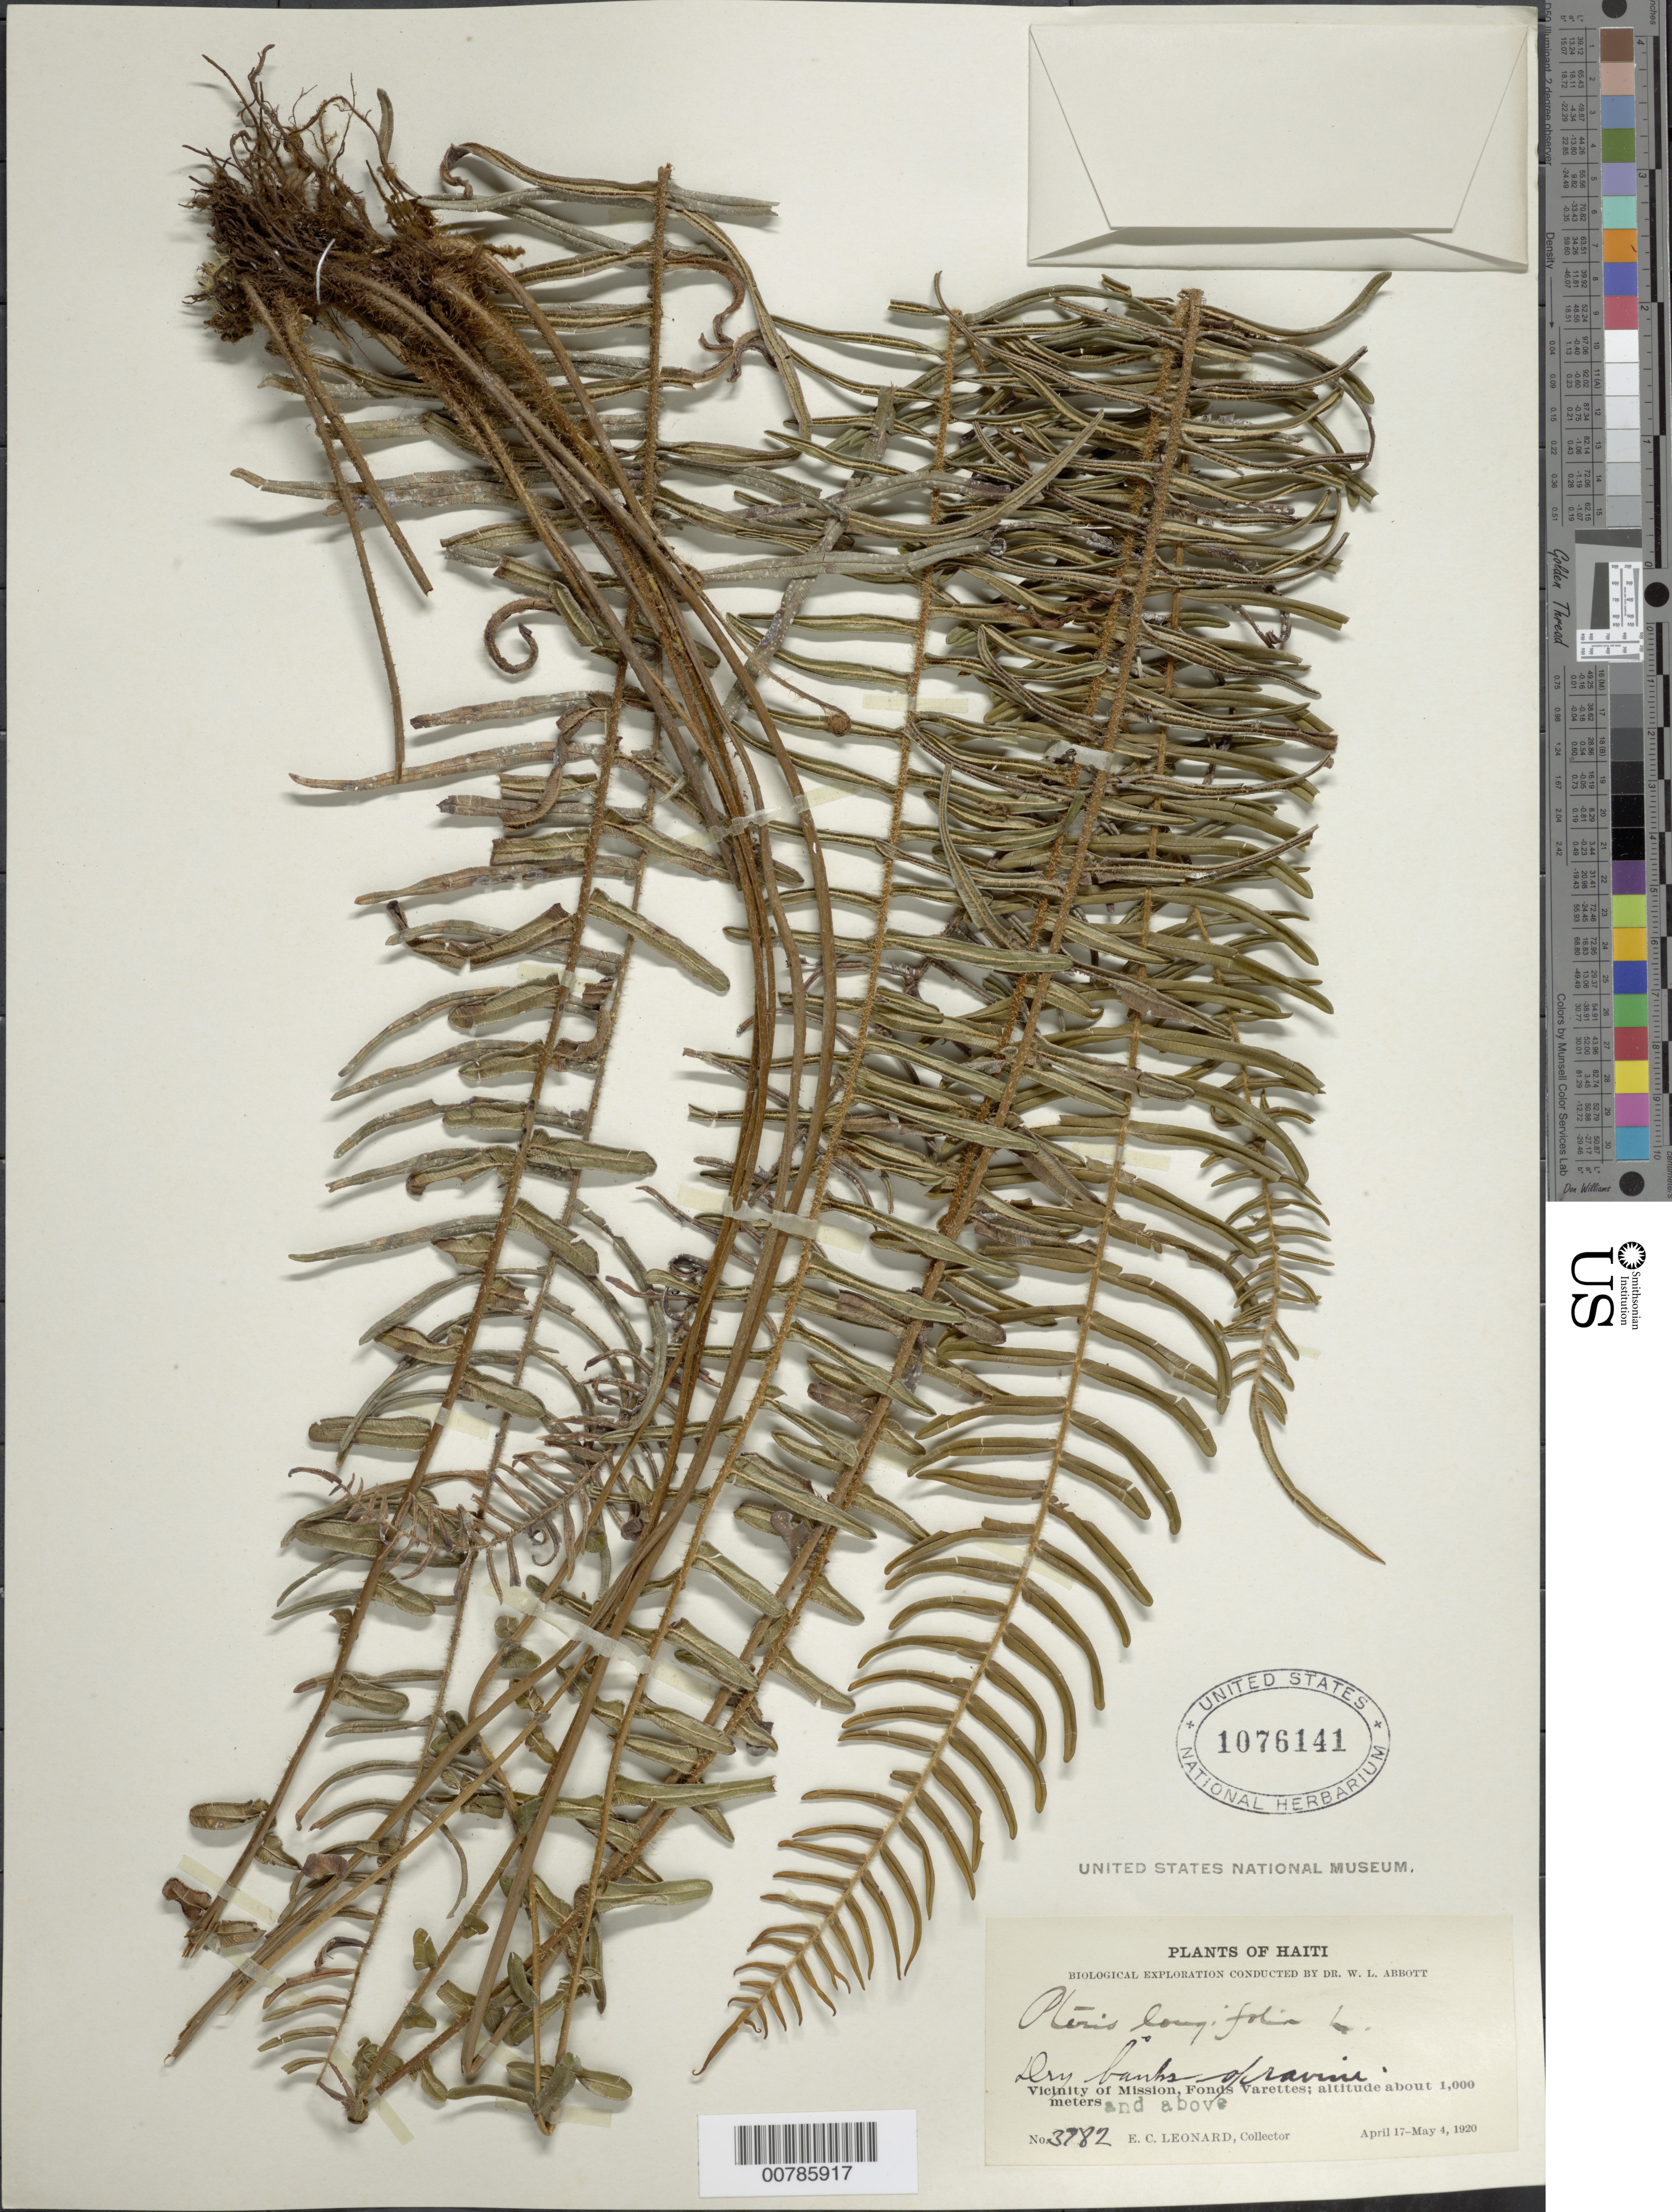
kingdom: Plantae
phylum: Tracheophyta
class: Polypodiopsida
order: Polypodiales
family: Pteridaceae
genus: Pteris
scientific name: Pteris longifolia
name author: L.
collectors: E. C. Leonard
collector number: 3782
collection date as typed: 17 Apr 1920 04 May 1920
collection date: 1920-04-17/1920-05-04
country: Haiti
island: Hispaniola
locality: Mission, vicinity; Fonds Varettes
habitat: Dry banks of ravine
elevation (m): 1000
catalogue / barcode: US 1076141